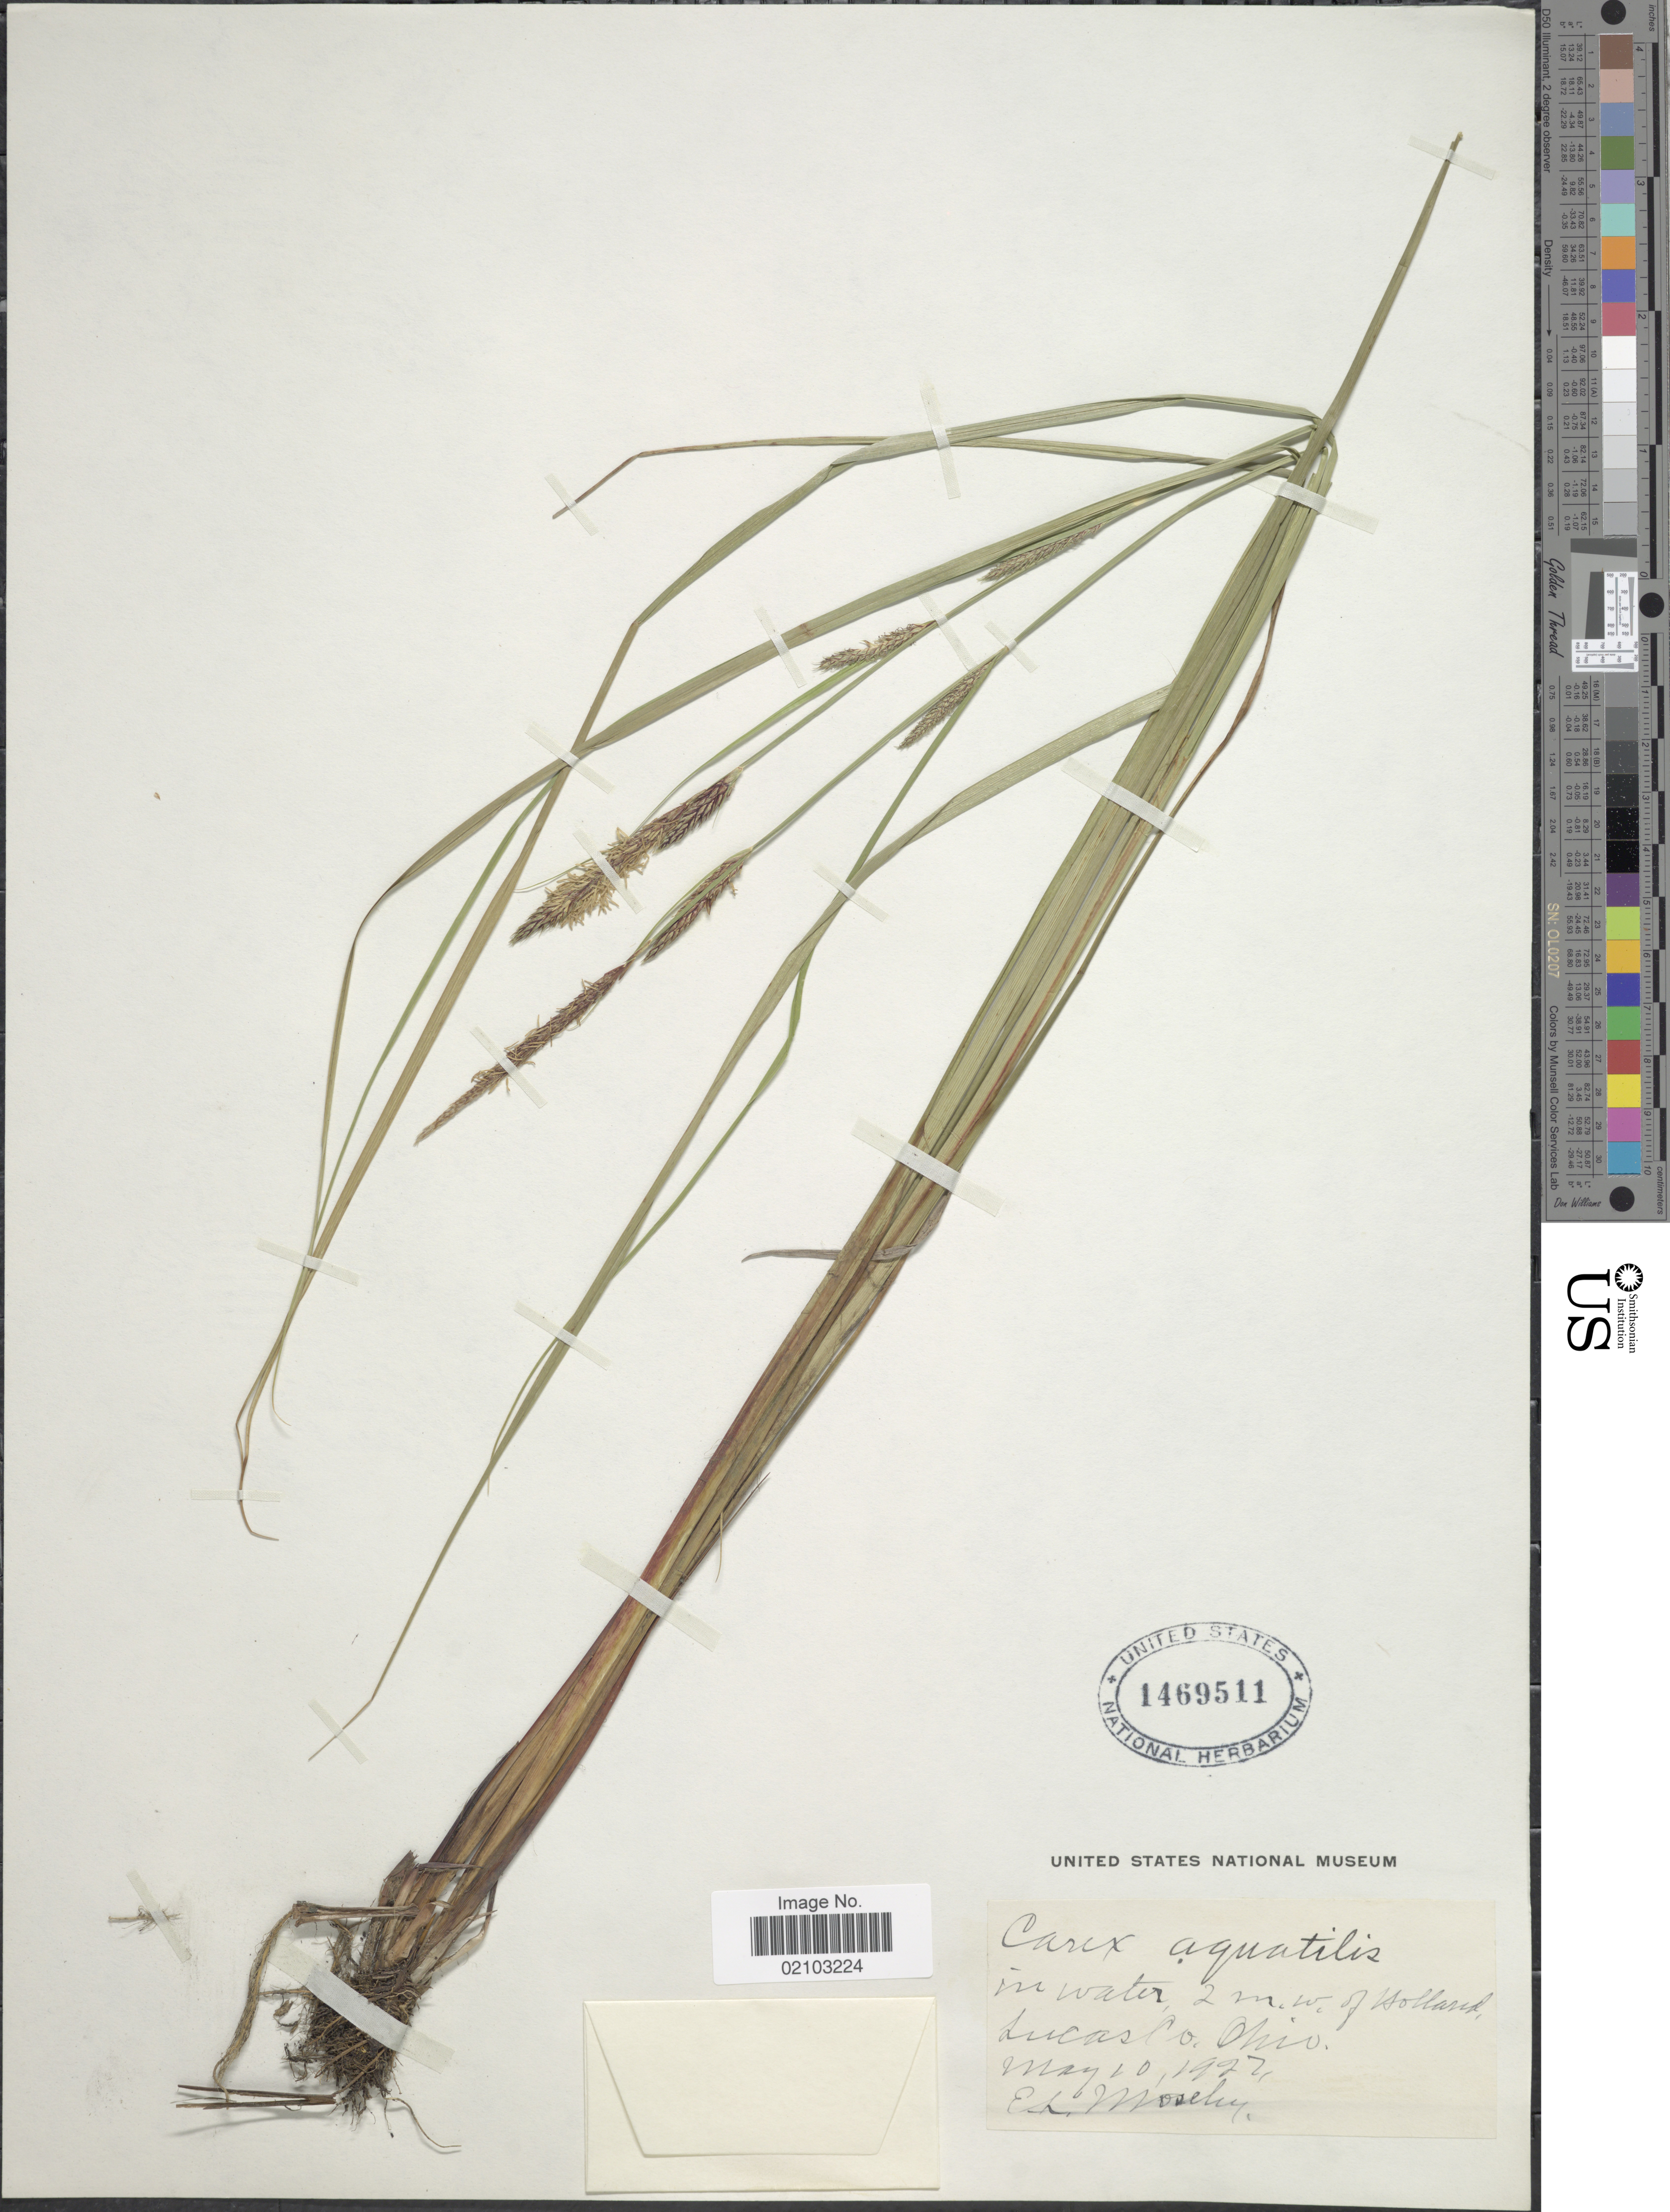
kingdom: Plantae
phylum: Tracheophyta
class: Liliopsida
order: Poales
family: Cyperaceae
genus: Carex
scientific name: Carex aquatilis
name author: Wahlenb.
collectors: E. Moseley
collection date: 1927-05-10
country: United States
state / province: Ohio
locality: In water, 2 m.w. of Holland, Lucas Co.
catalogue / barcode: US 1469511